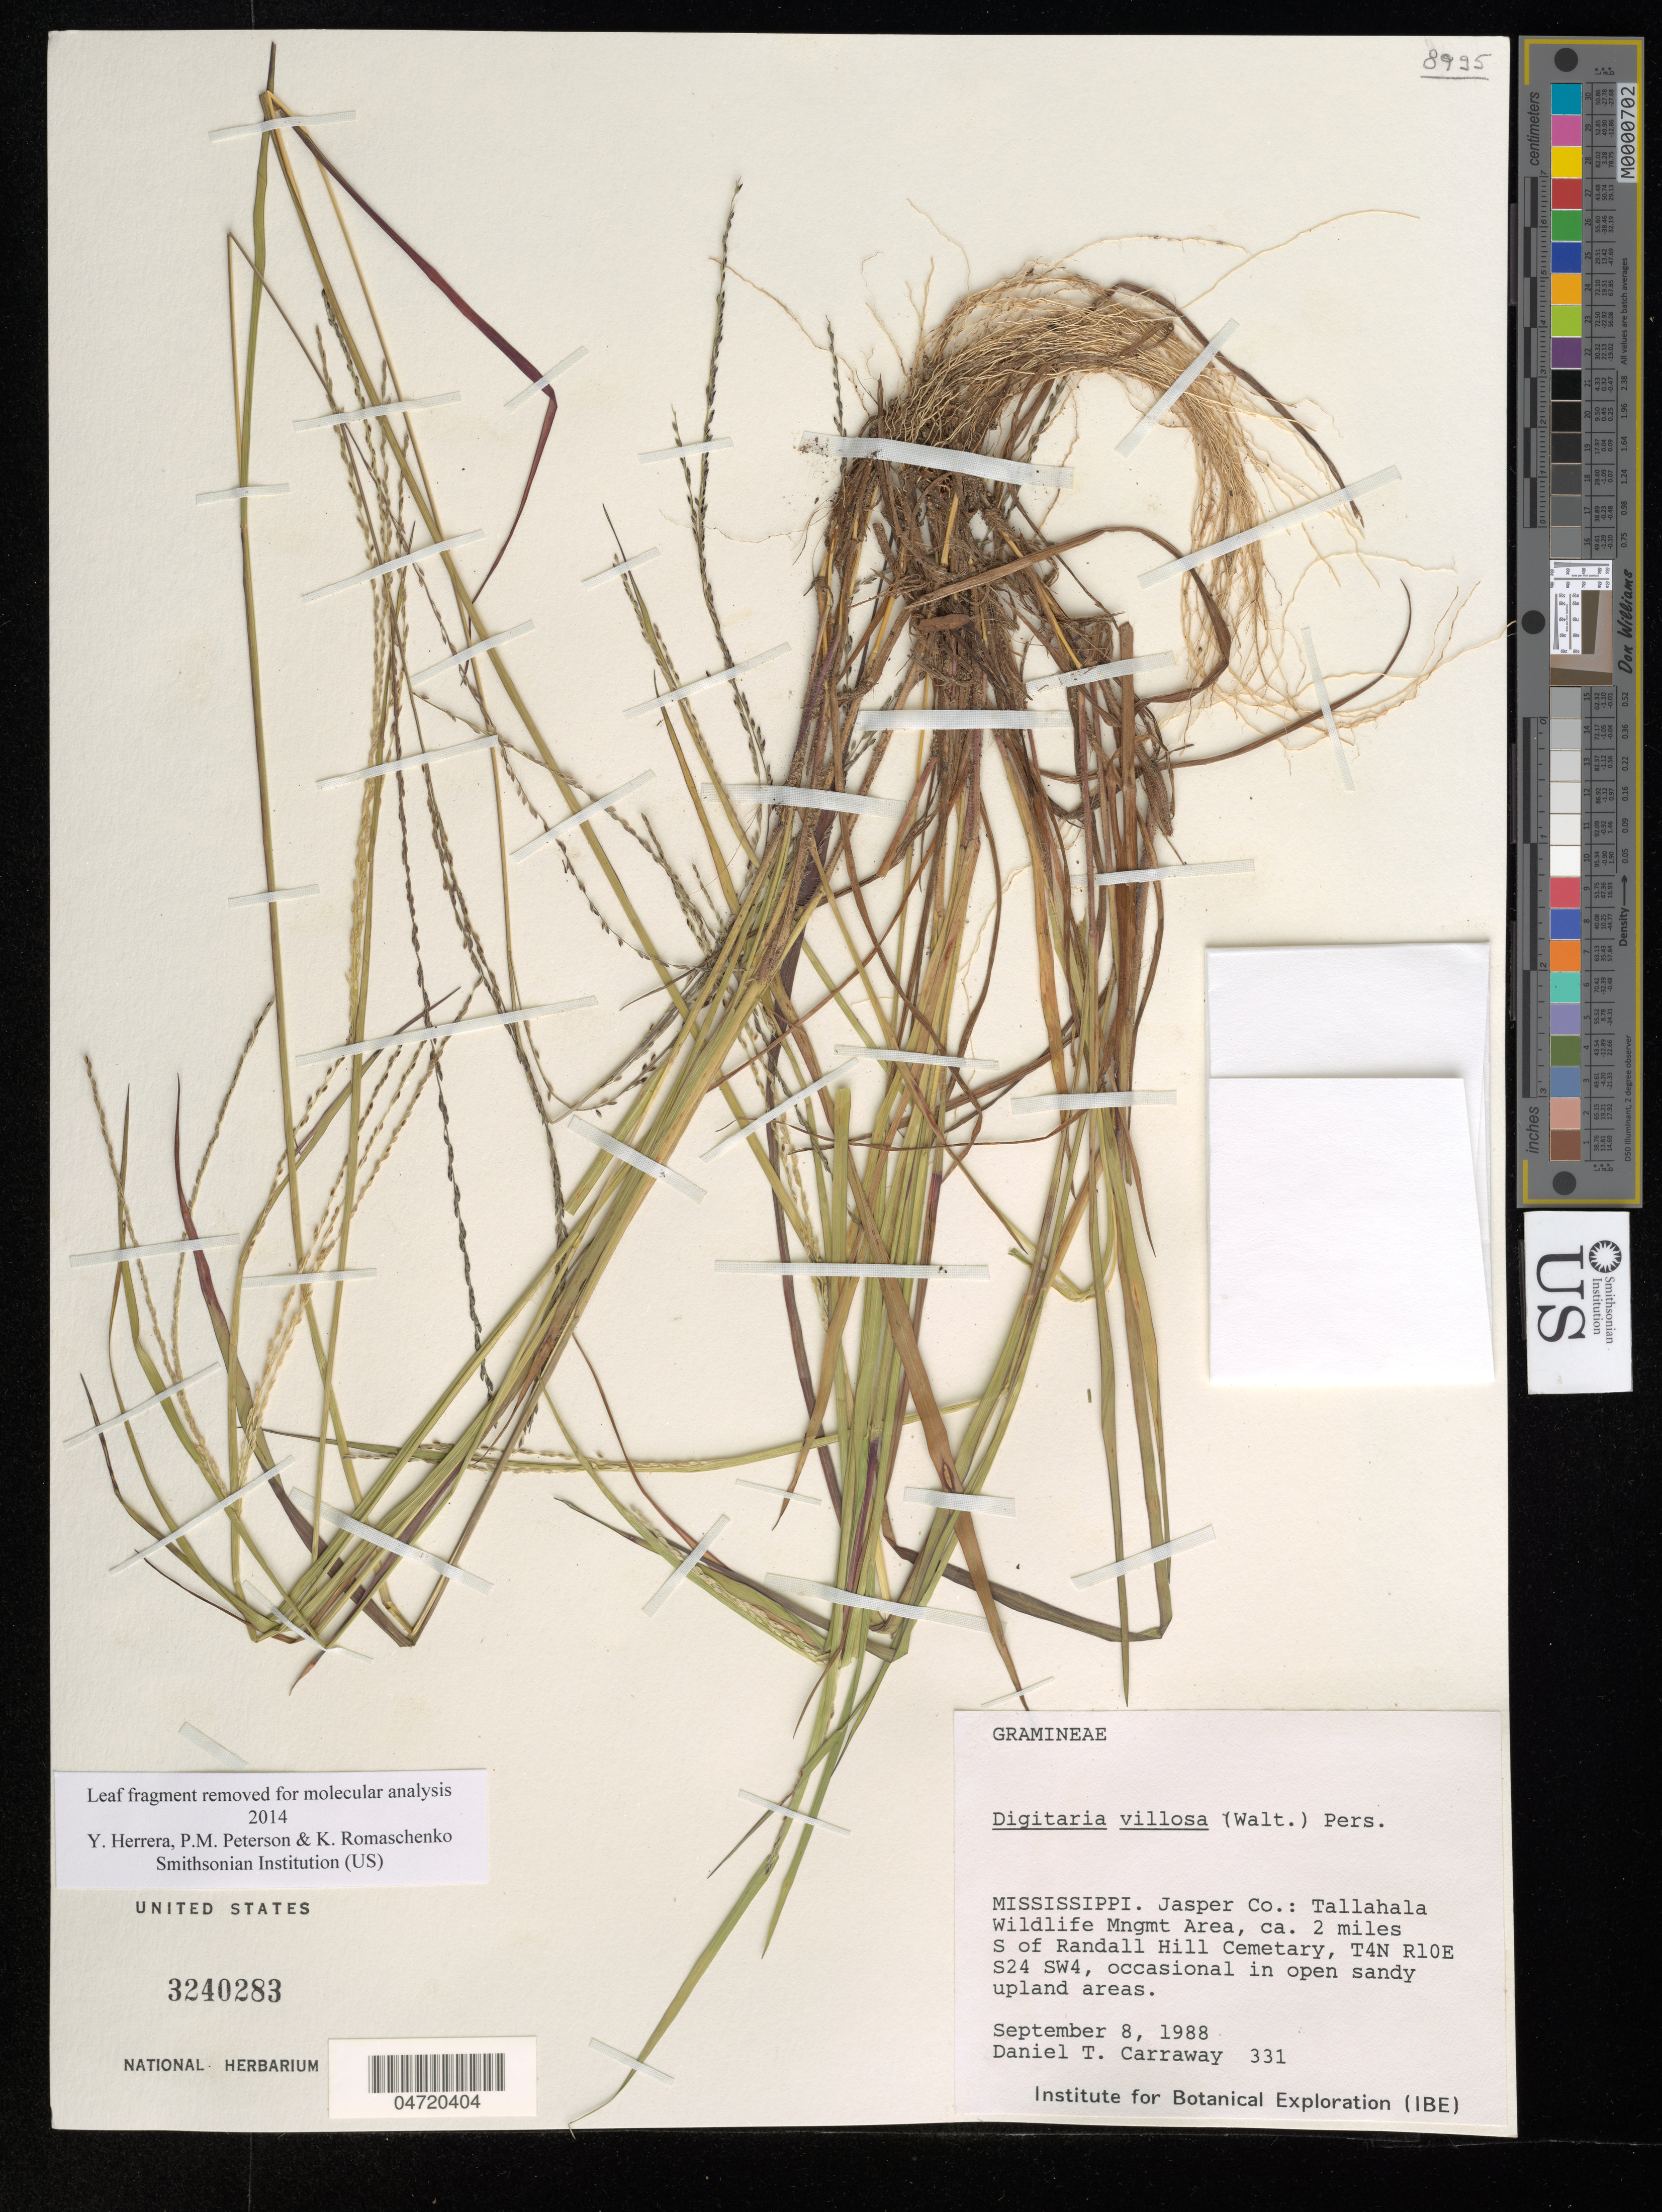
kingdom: Plantae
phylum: Tracheophyta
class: Liliopsida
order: Poales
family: Poaceae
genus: Digitaria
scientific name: Digitaria villosa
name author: (Walter) Pers.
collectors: D. Carraway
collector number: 331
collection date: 1988-09-08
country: United States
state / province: Mississippi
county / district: Jasper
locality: Jasper Co.: Tallahala Wildlife Mngmt Area, ca. 2 miles S of Randall Hill Cemetary,, T4N R10E S24, SW4.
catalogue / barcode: US 3240283